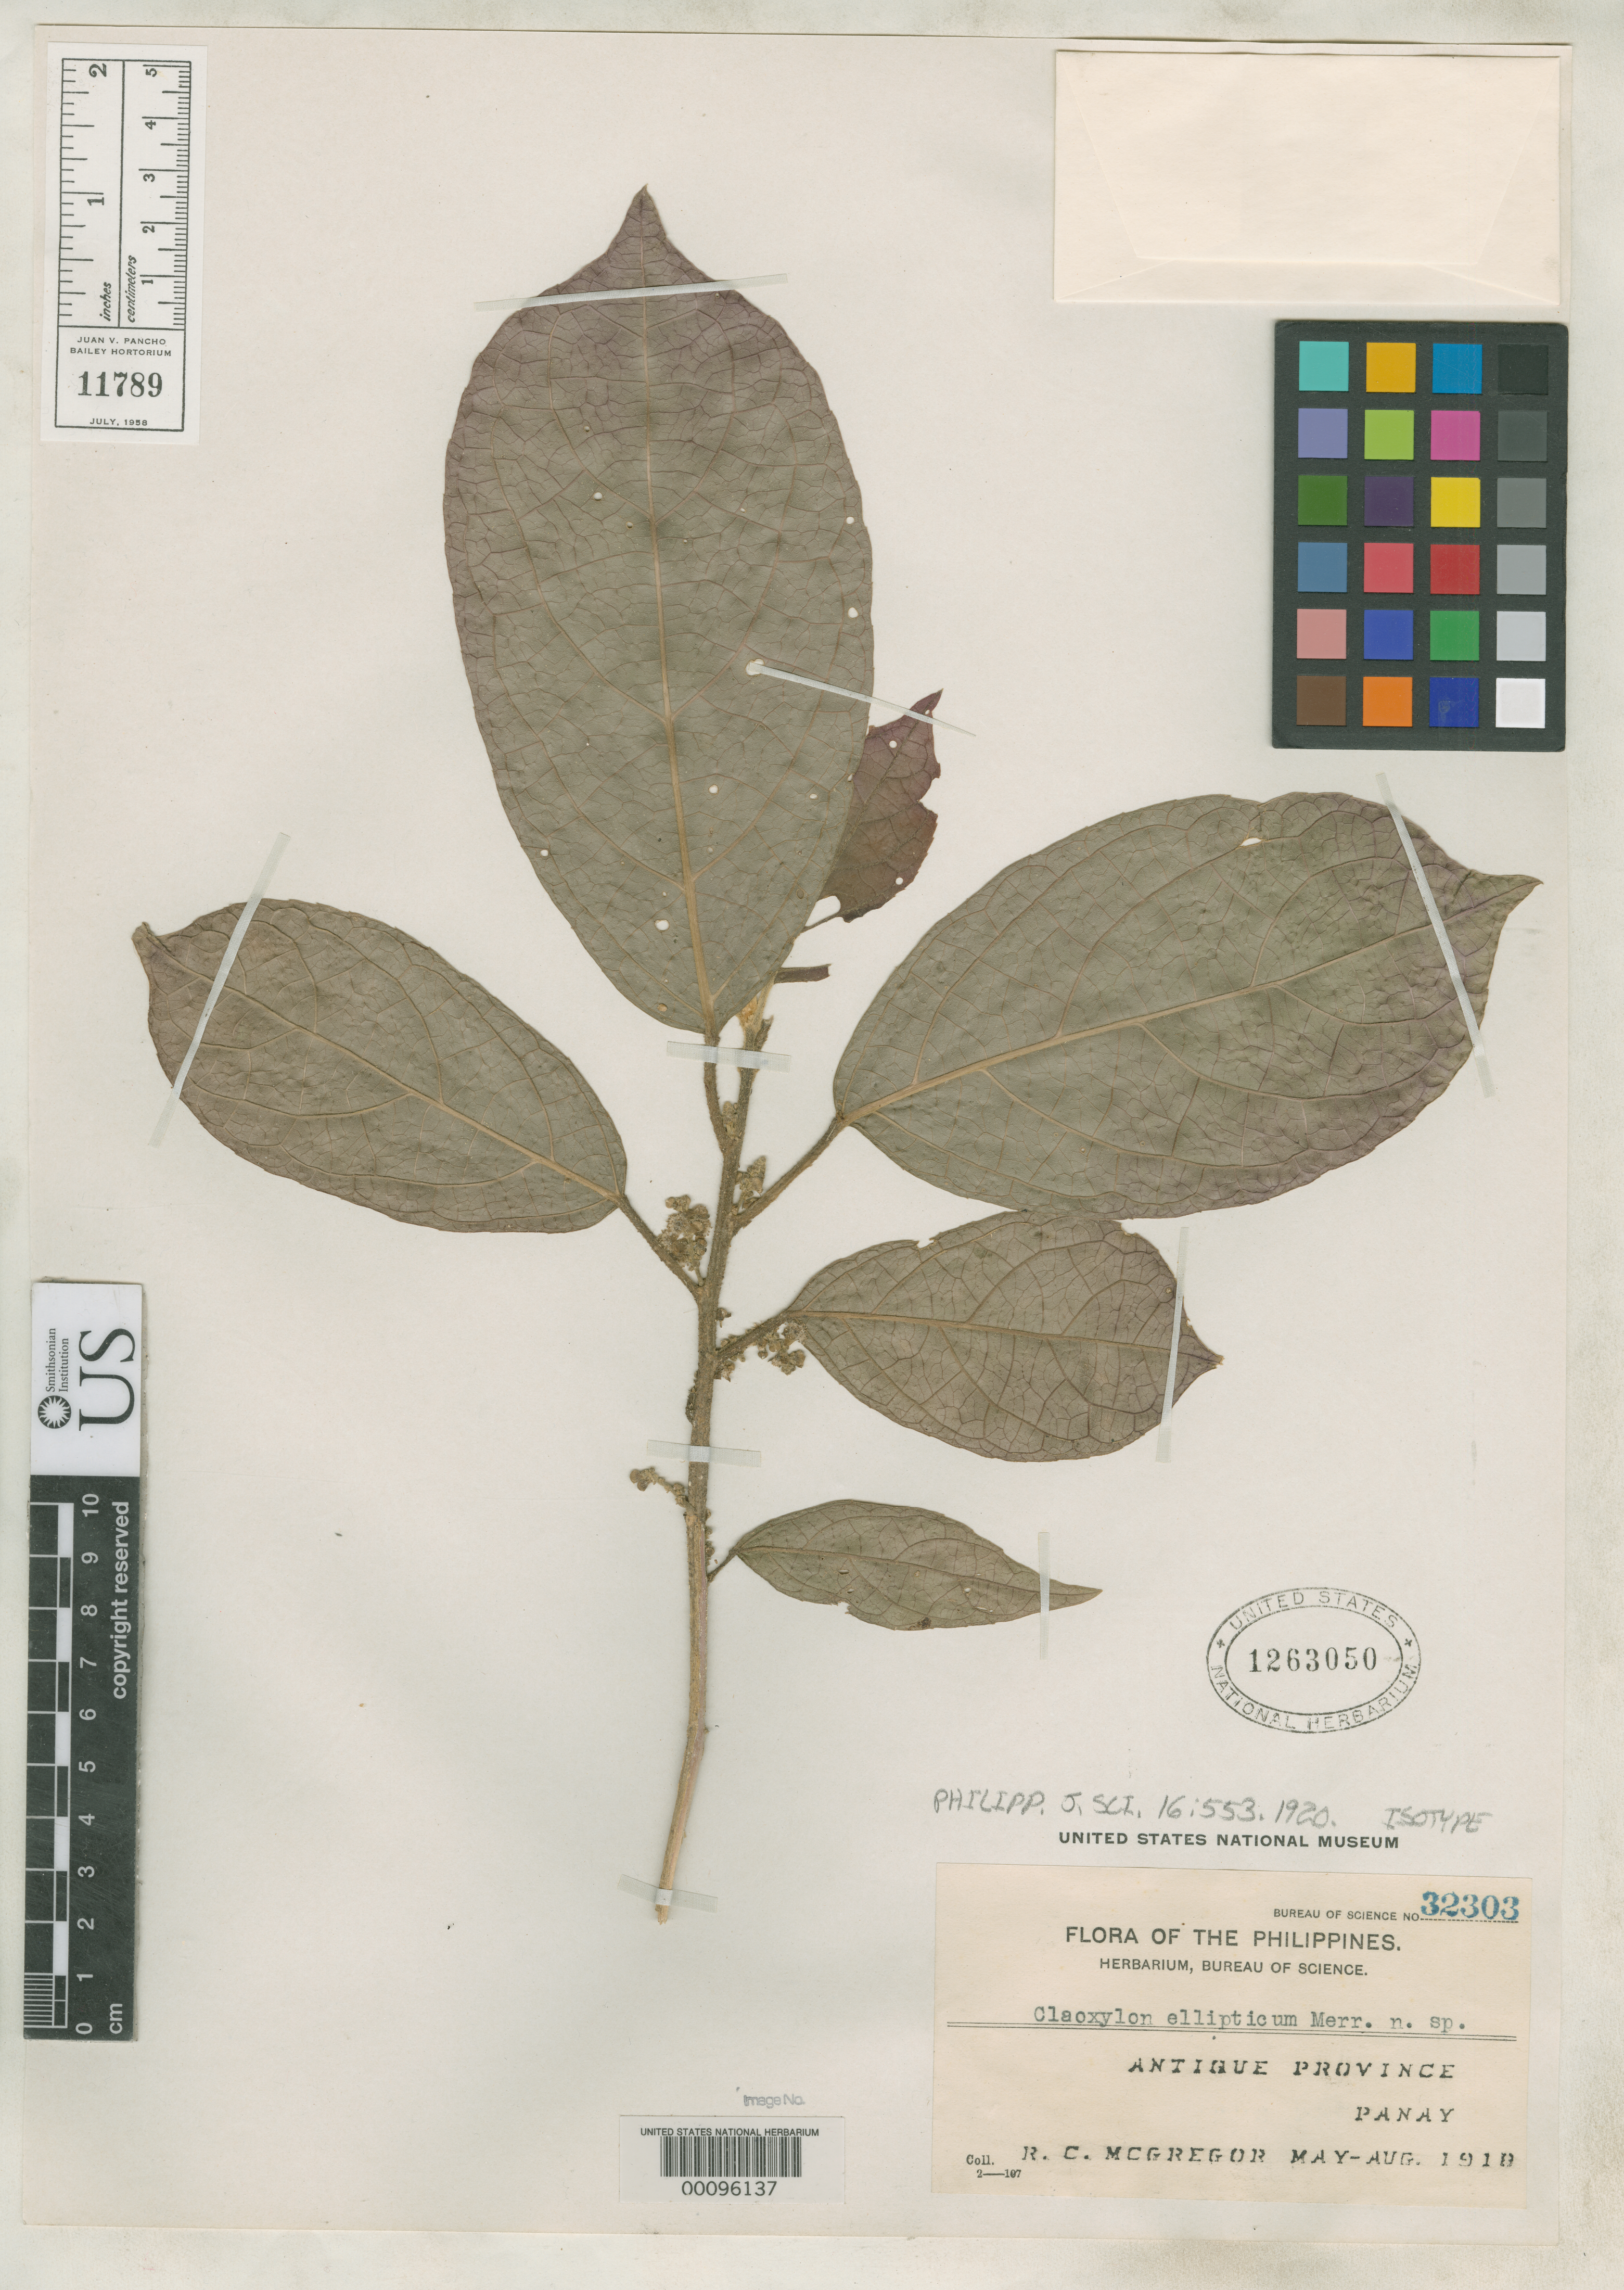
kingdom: Plantae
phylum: Tracheophyta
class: Magnoliopsida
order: Malpighiales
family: Euphorbiaceae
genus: Claoxylon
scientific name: Claoxylon ellipticum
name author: Merr.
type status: Isotype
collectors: R. C. McGregor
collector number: Bur. Sci. 32303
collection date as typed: May 1918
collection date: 1918-05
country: Philippines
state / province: Western Visayas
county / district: Antique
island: Panay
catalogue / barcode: US 1263050